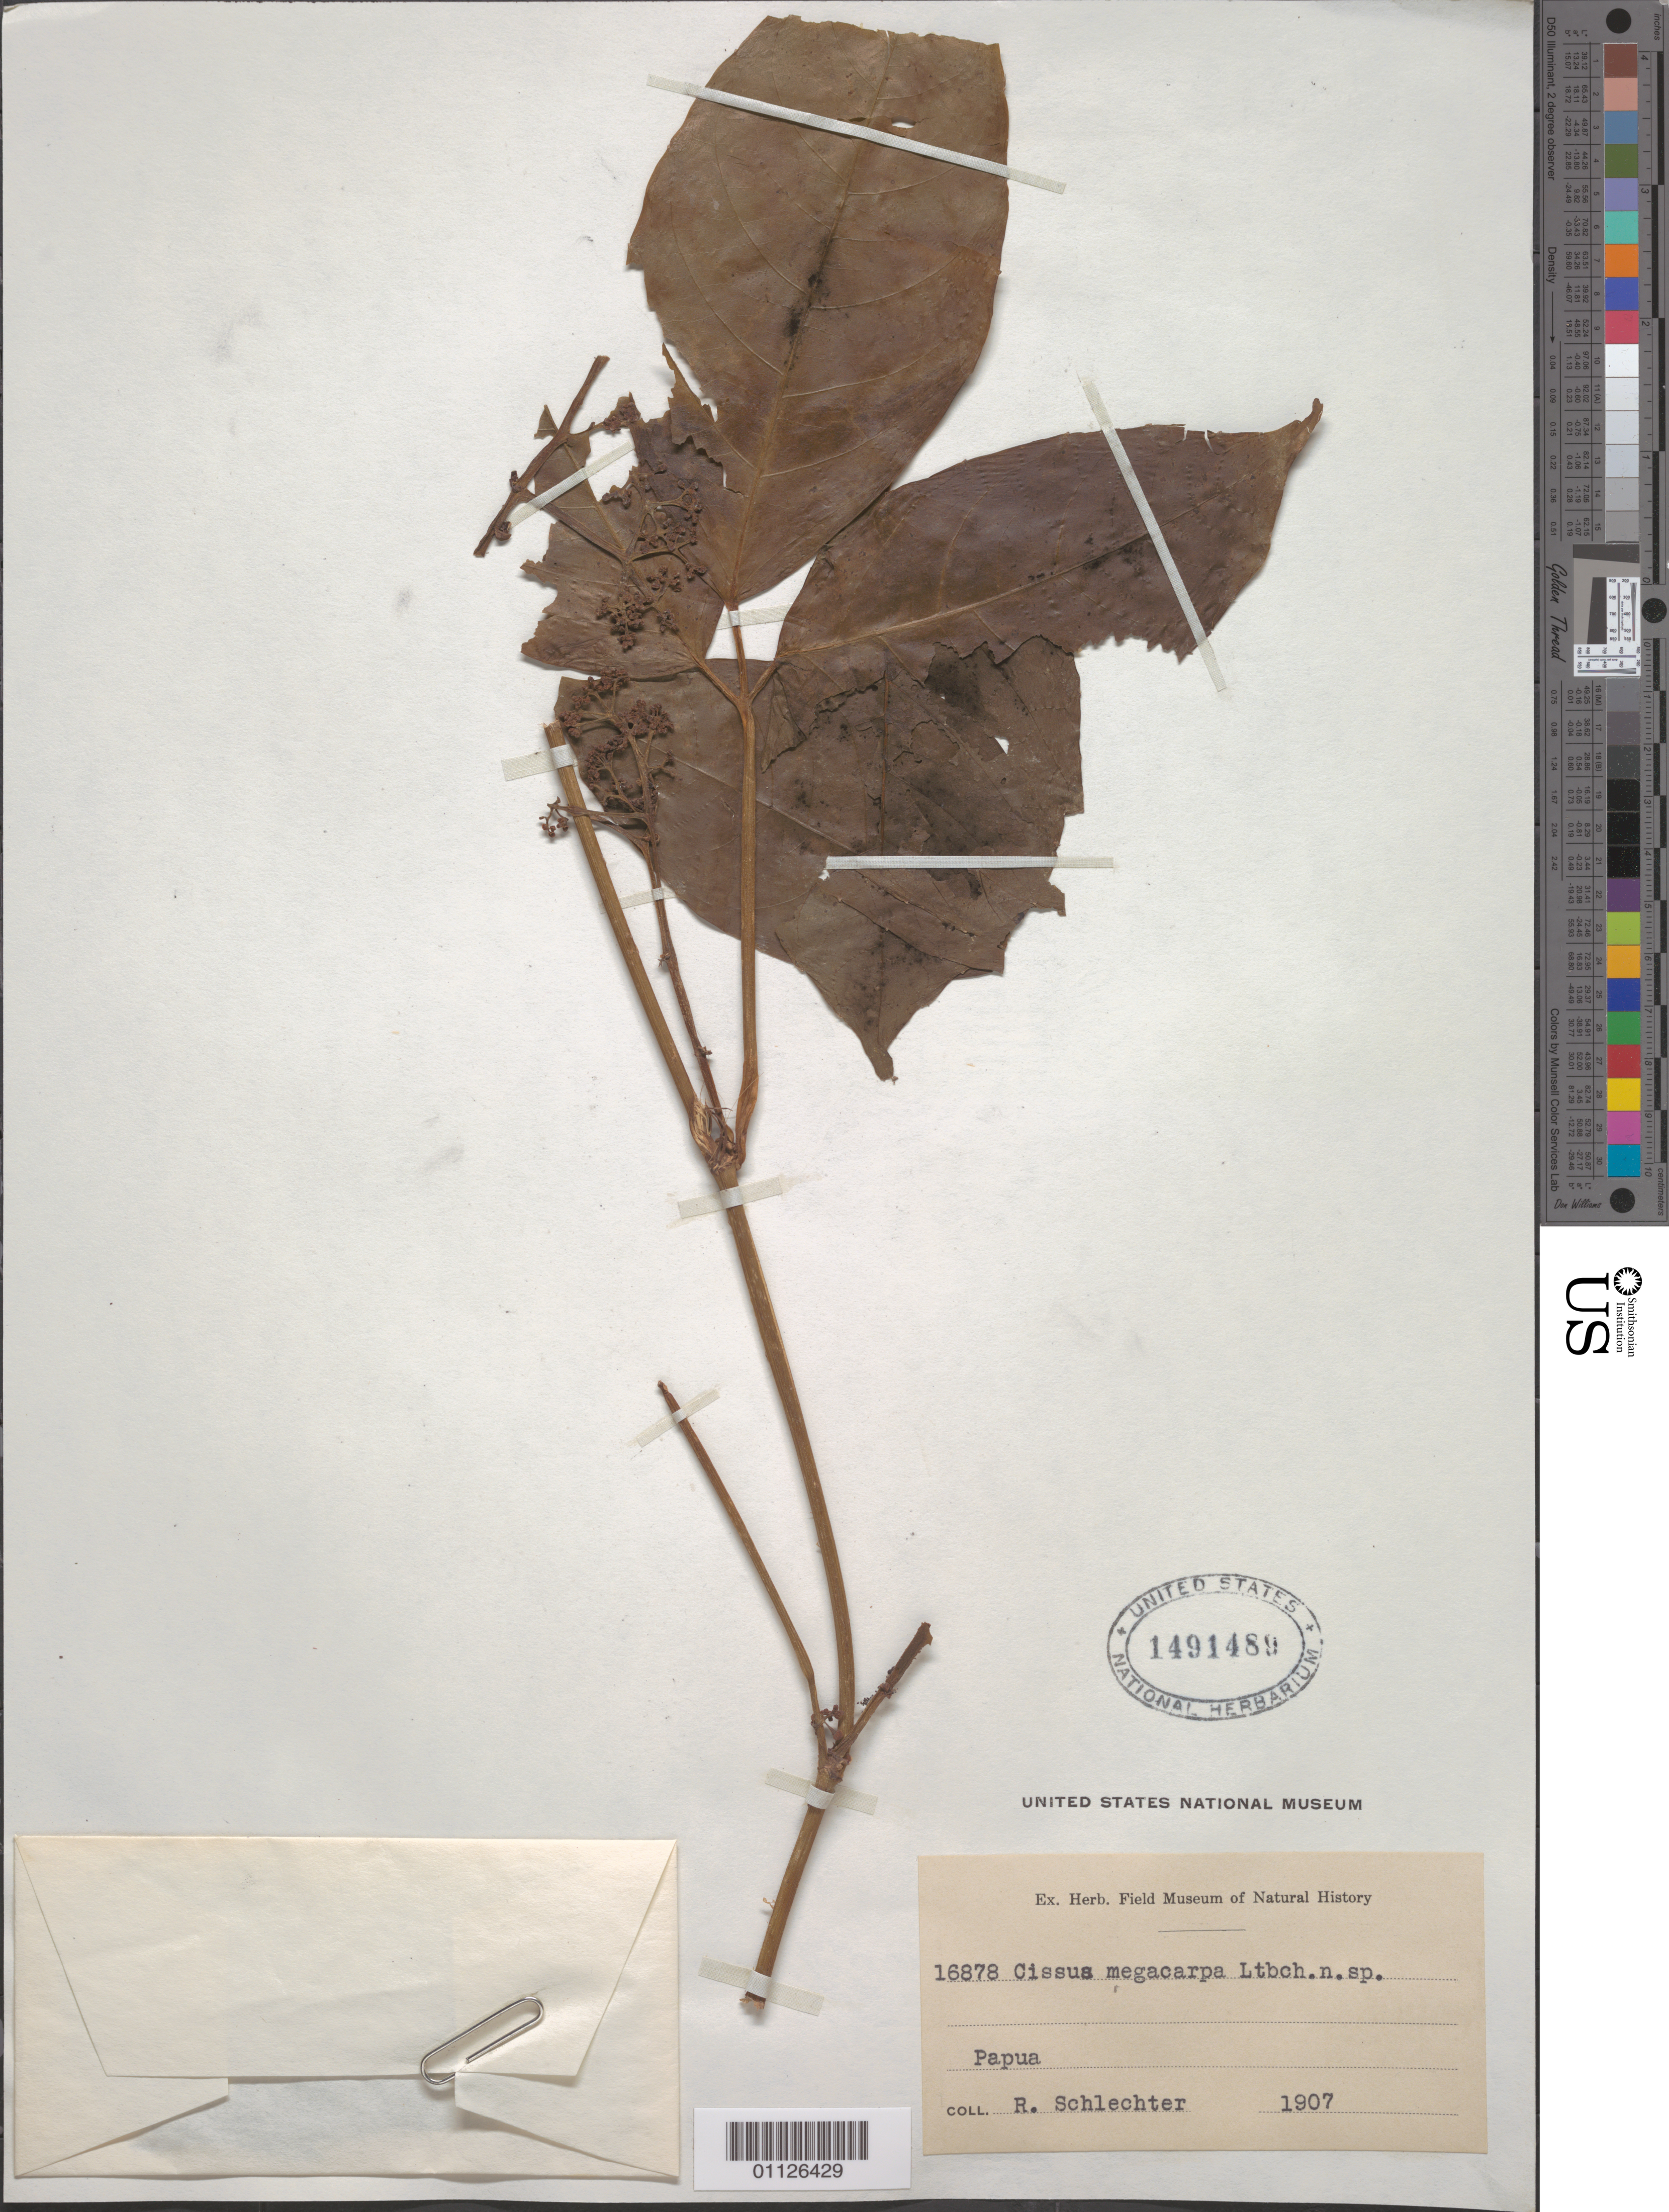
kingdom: Plantae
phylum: Tracheophyta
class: Magnoliopsida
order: Vitales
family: Vitaceae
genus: Cayratia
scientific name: Cayratia megacarpa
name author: (Lauterb.) Suess.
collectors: F. R. R. Schlechter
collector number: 16878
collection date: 1907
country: Papua New Guinea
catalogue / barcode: US 1491489